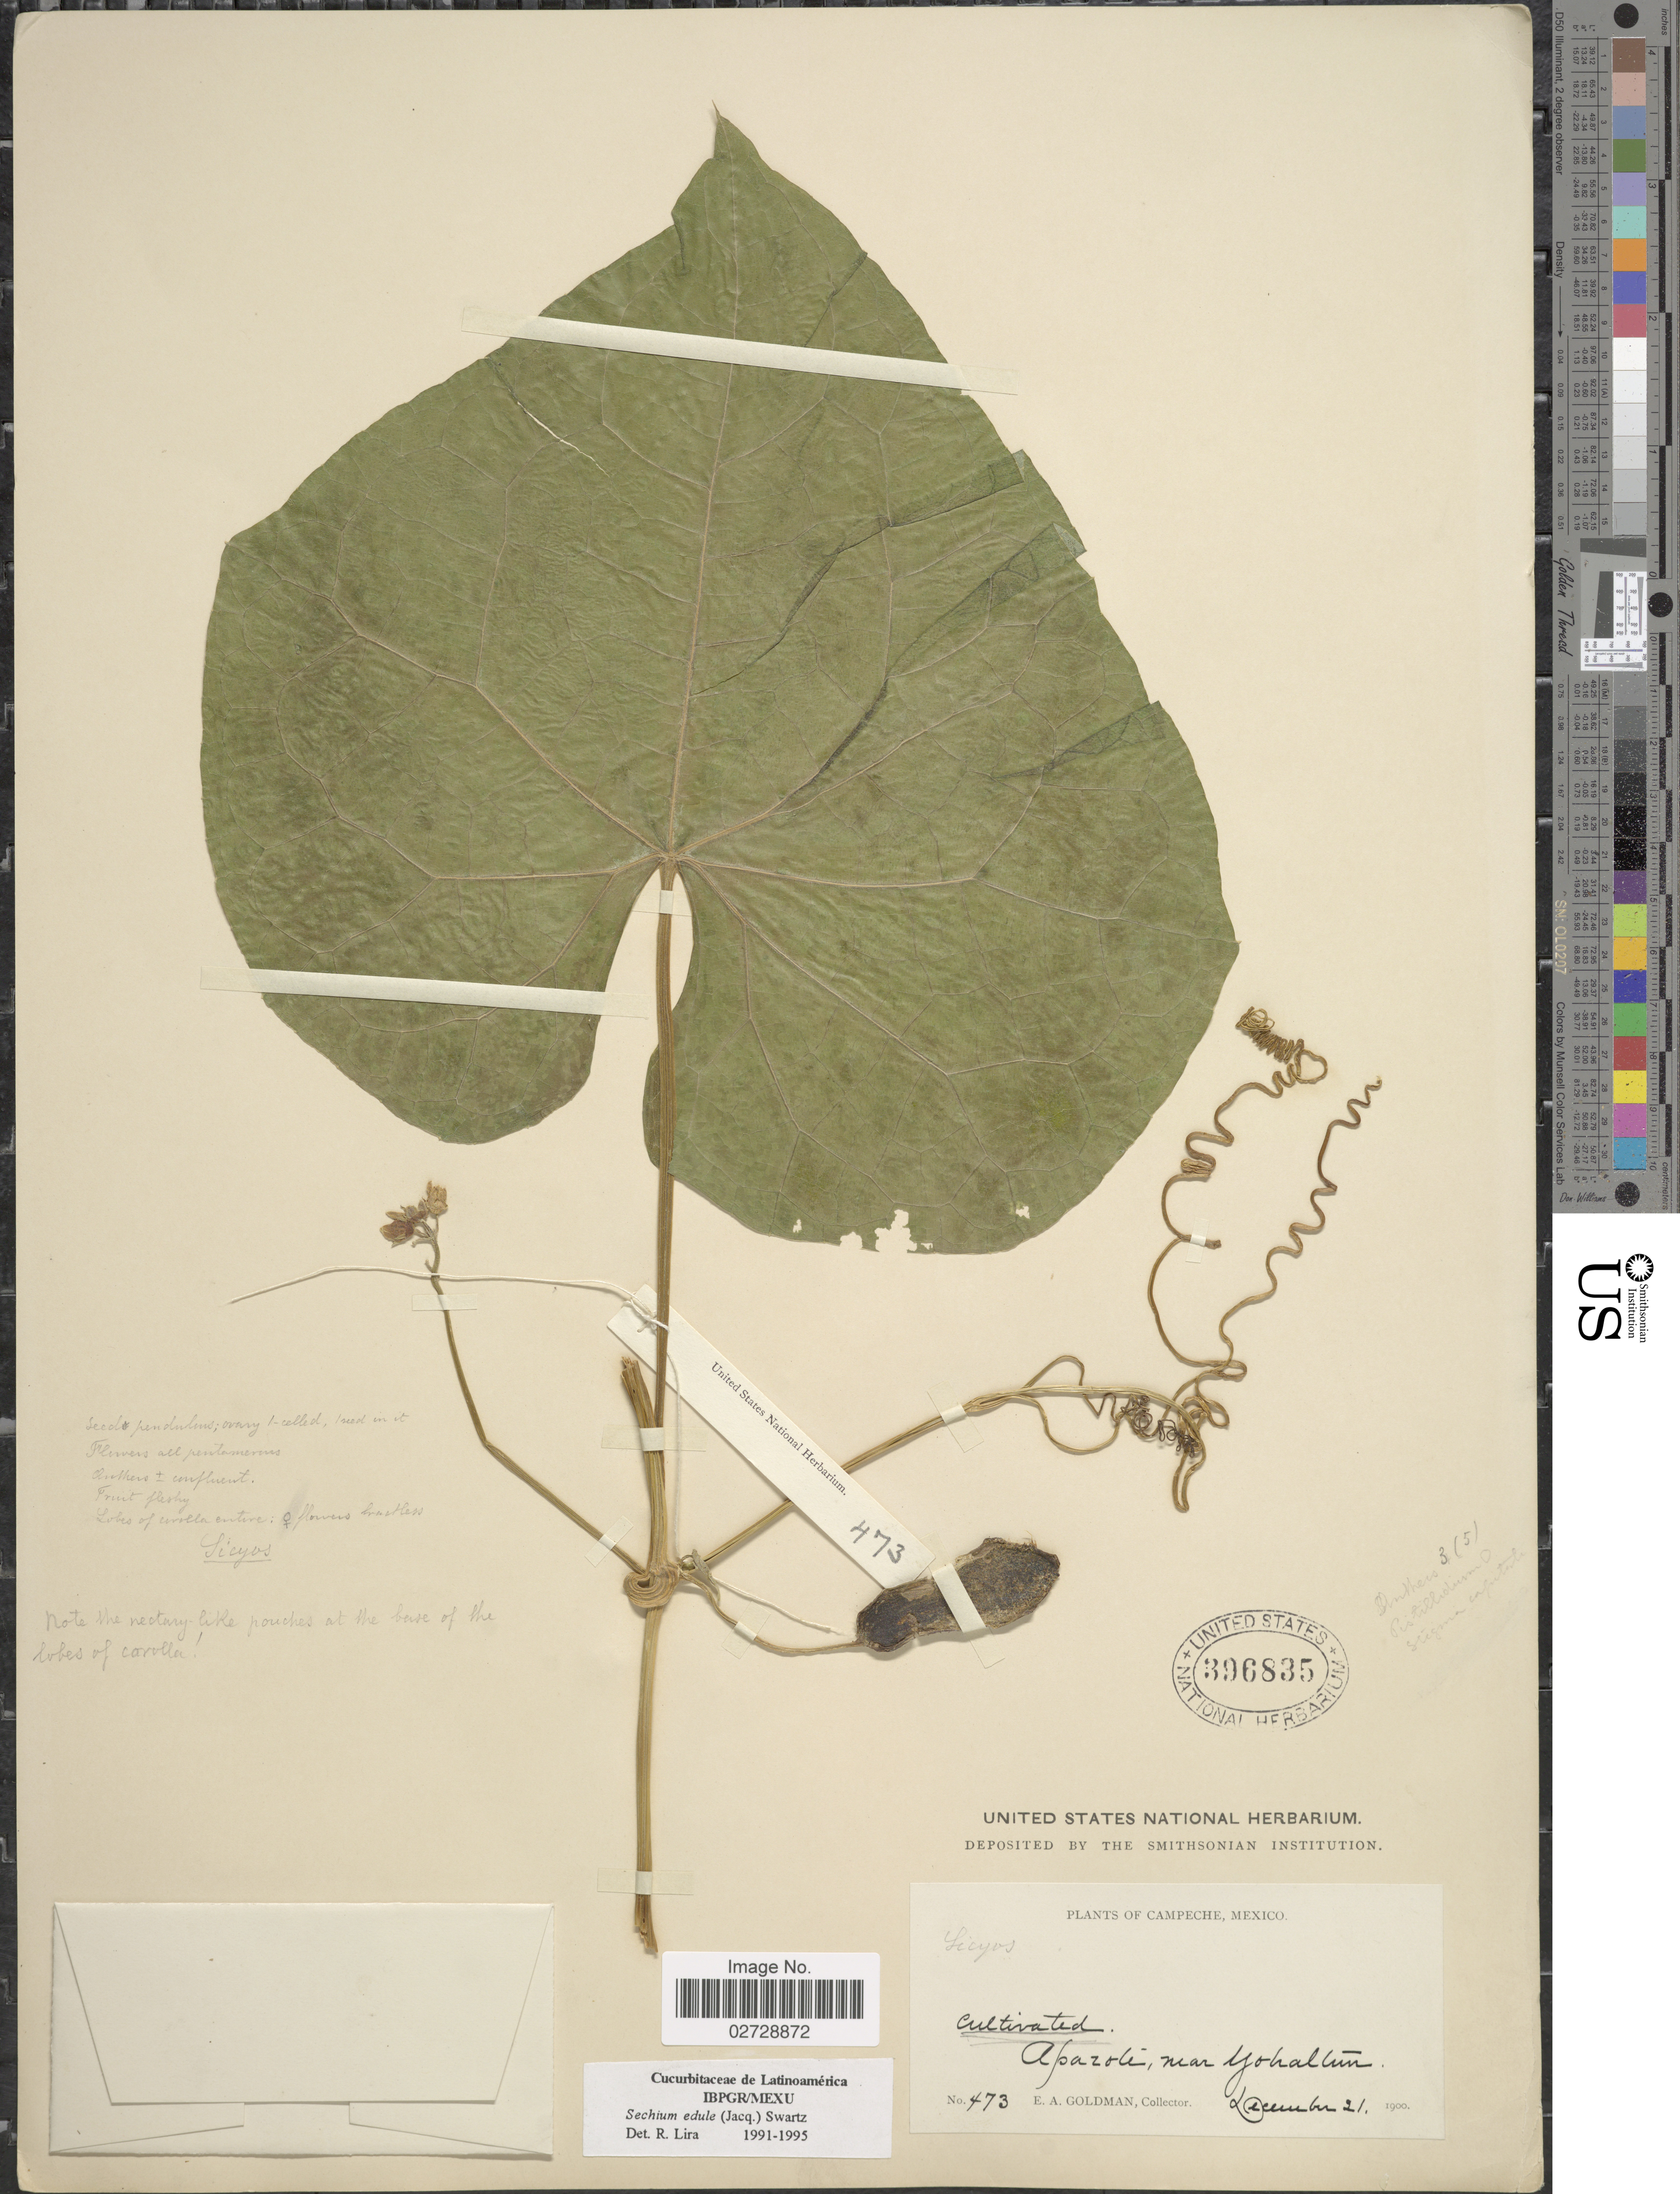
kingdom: Plantae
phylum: Tracheophyta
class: Magnoliopsida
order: Cucurbitales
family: Cucurbitaceae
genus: Sicyos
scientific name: Sicyos edulis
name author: Jacq.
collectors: E. A. Goldman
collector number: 473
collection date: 1900-12-21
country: Mexico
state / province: Campeche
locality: Aparole, near Yohaltun.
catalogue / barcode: US 396835